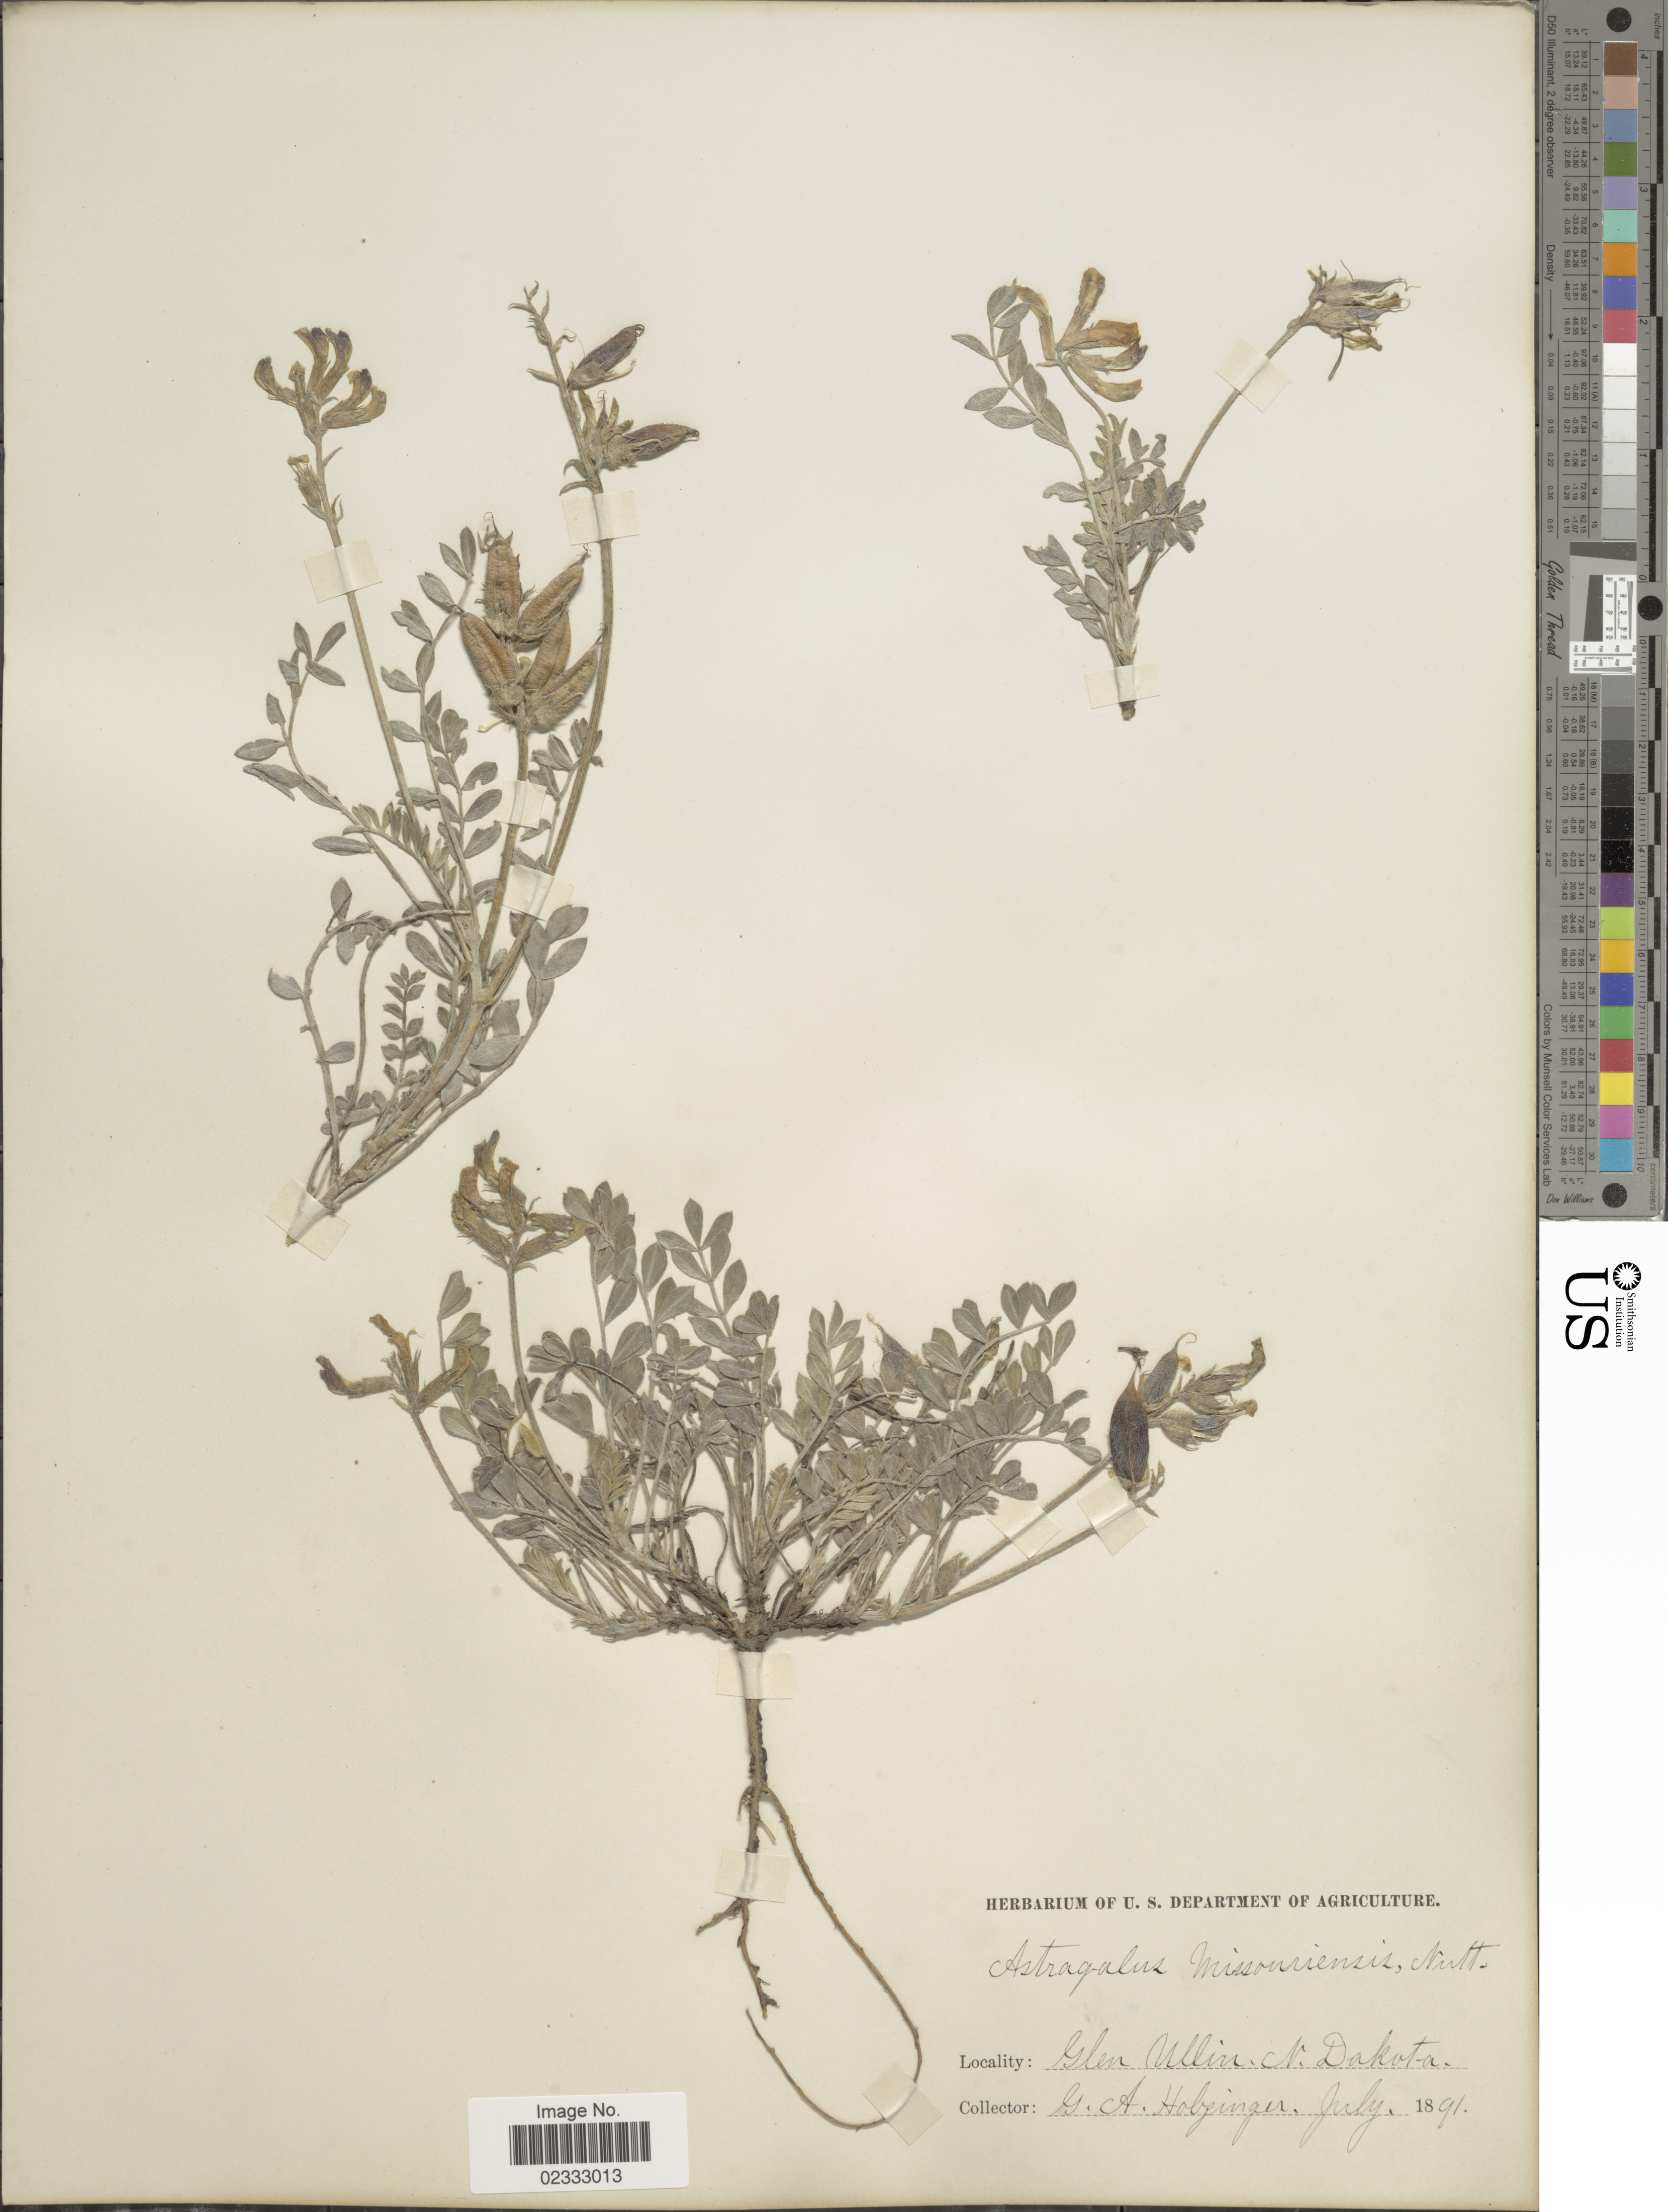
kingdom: Plantae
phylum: Tracheophyta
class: Magnoliopsida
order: Fabales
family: Fabaceae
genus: Astragalus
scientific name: Astragalus missouriensis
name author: Nutt.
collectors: G. A. Holzinger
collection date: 1891-07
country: United States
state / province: North Dakota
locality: Glen Ullin